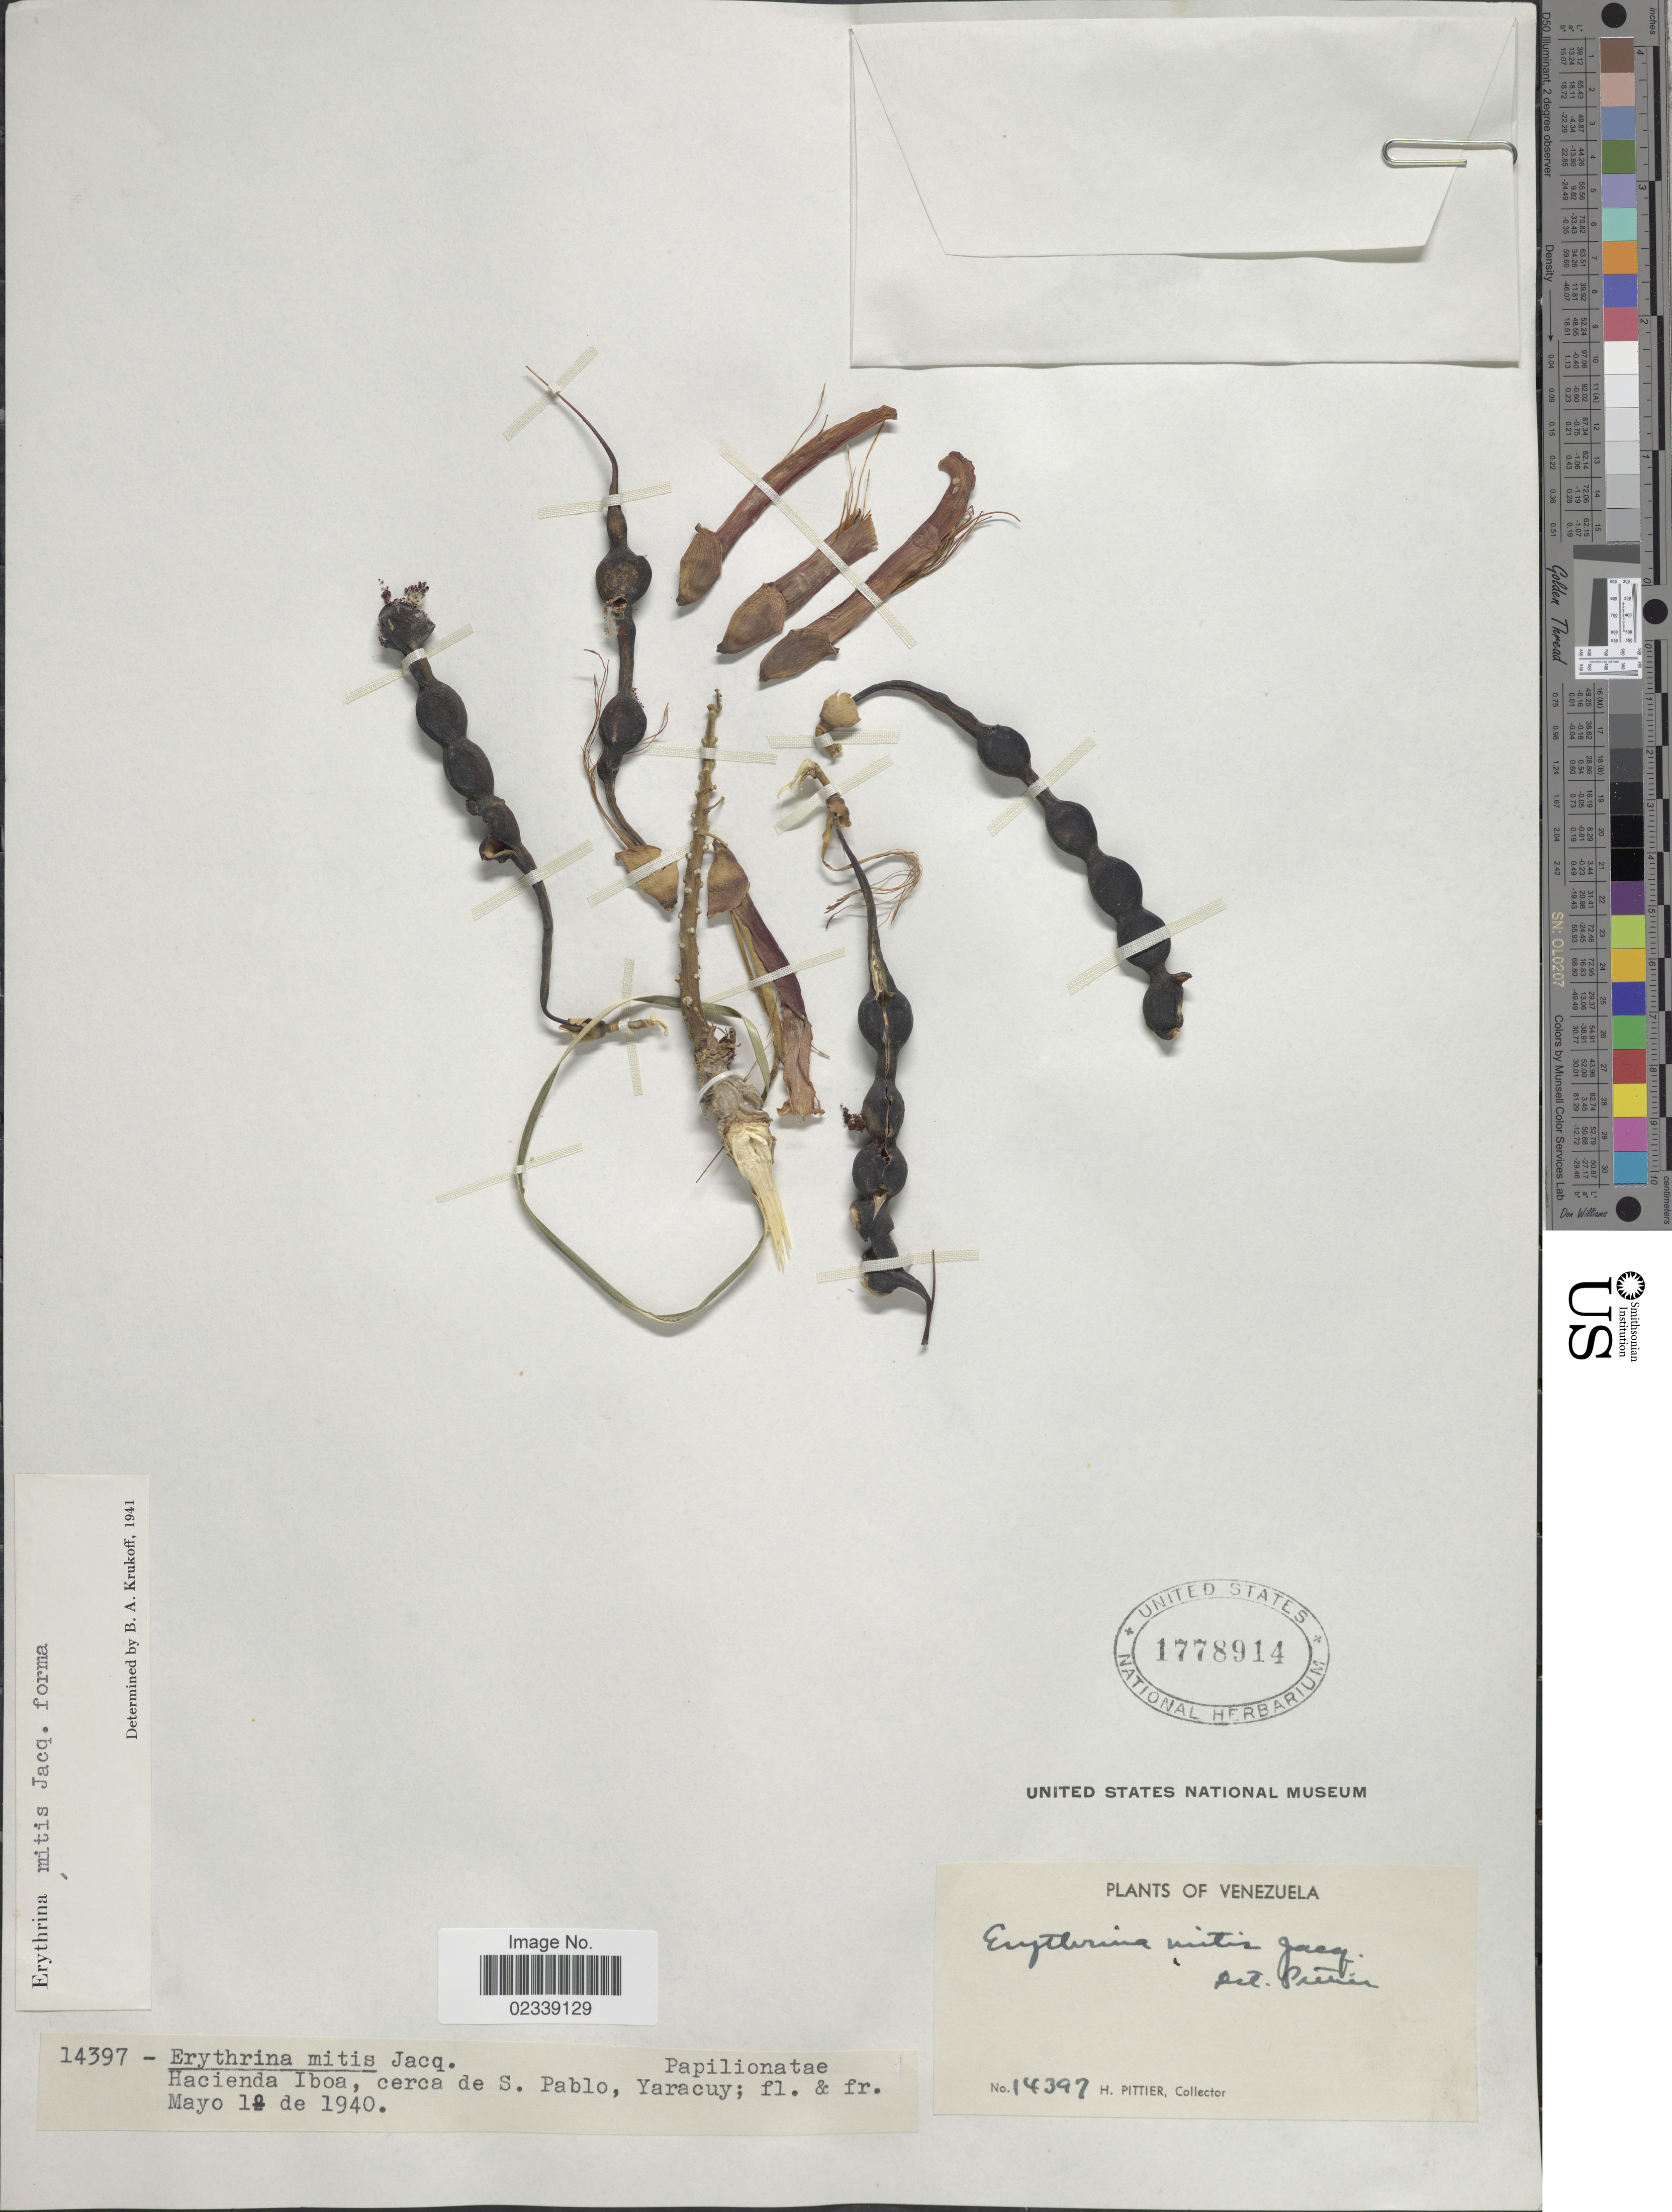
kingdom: Plantae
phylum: Tracheophyta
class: Magnoliopsida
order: Fabales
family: Fabaceae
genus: Erythrina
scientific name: Erythrina mitis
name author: Jacq.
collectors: H. F. Pittier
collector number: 14397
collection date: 1940-05-10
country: Venezuela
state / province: Yaracuy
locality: Hacienda Iboa, cerca de S. Pablo, Yaracuy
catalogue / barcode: US 1778914